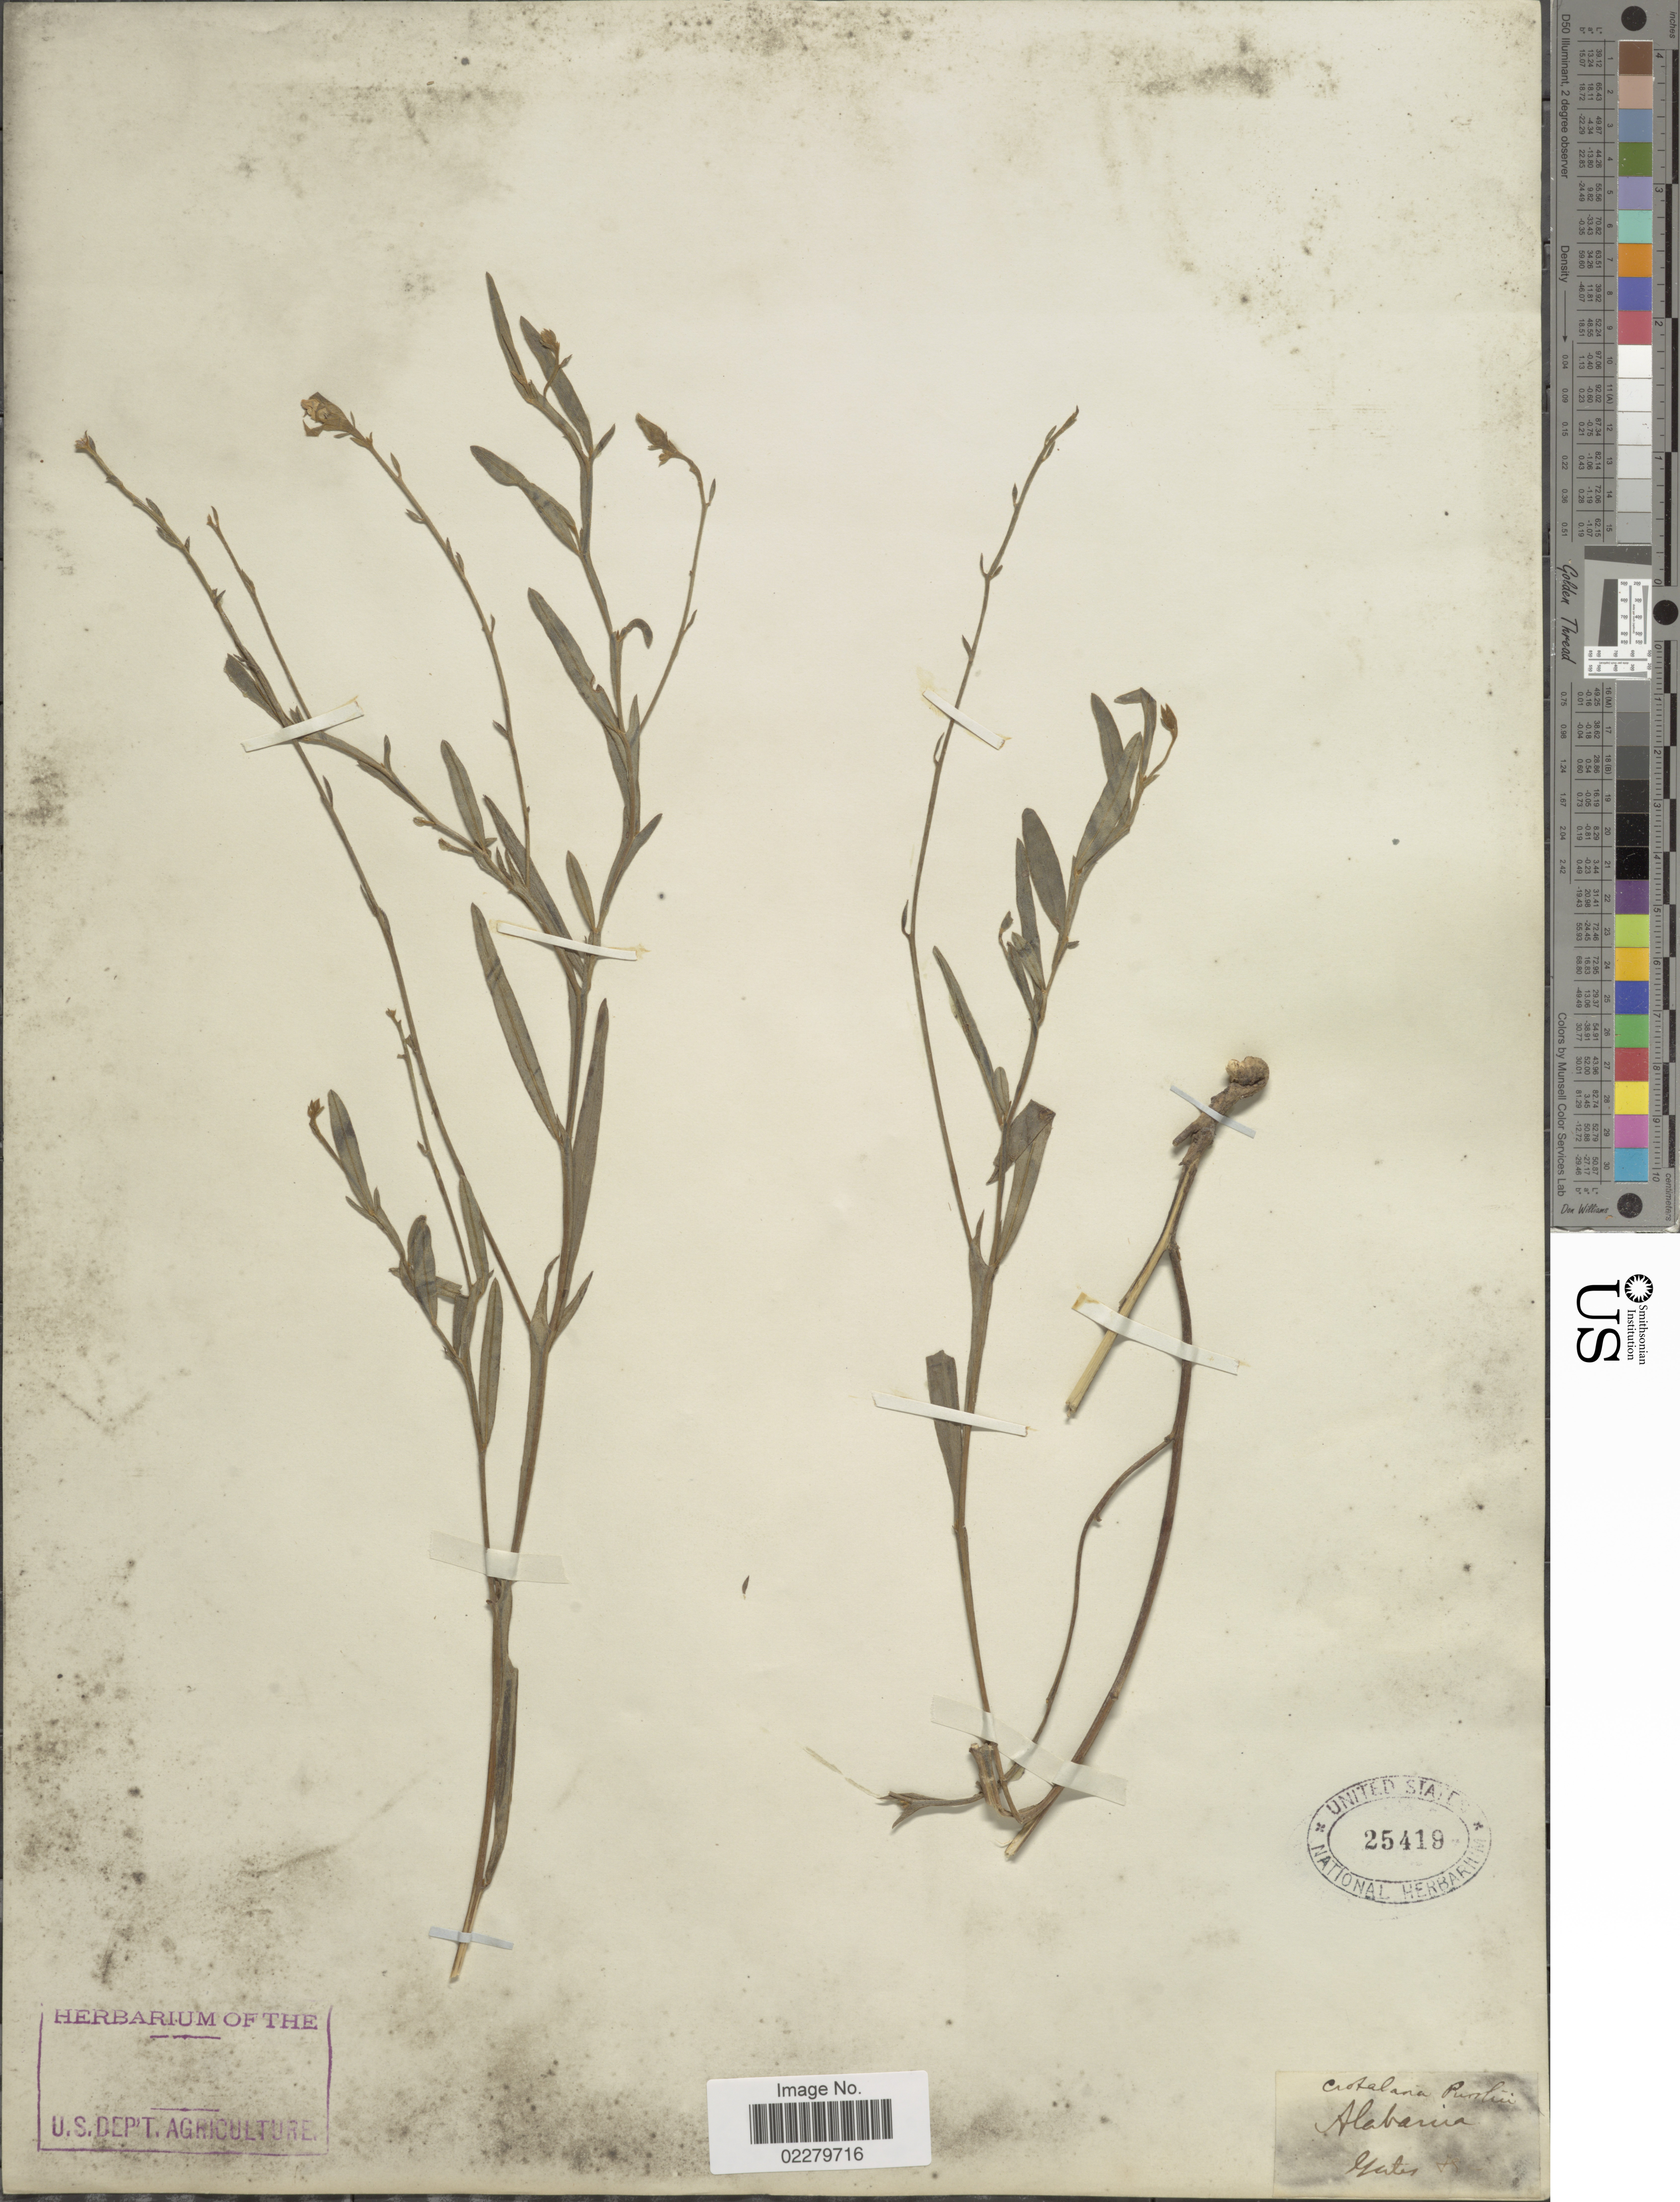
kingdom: Plantae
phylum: Tracheophyta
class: Magnoliopsida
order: Fabales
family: Fabaceae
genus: Crotalaria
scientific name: Crotalaria purshii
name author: DC.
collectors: -- Gates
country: United States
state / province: Alabama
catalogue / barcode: US 25419